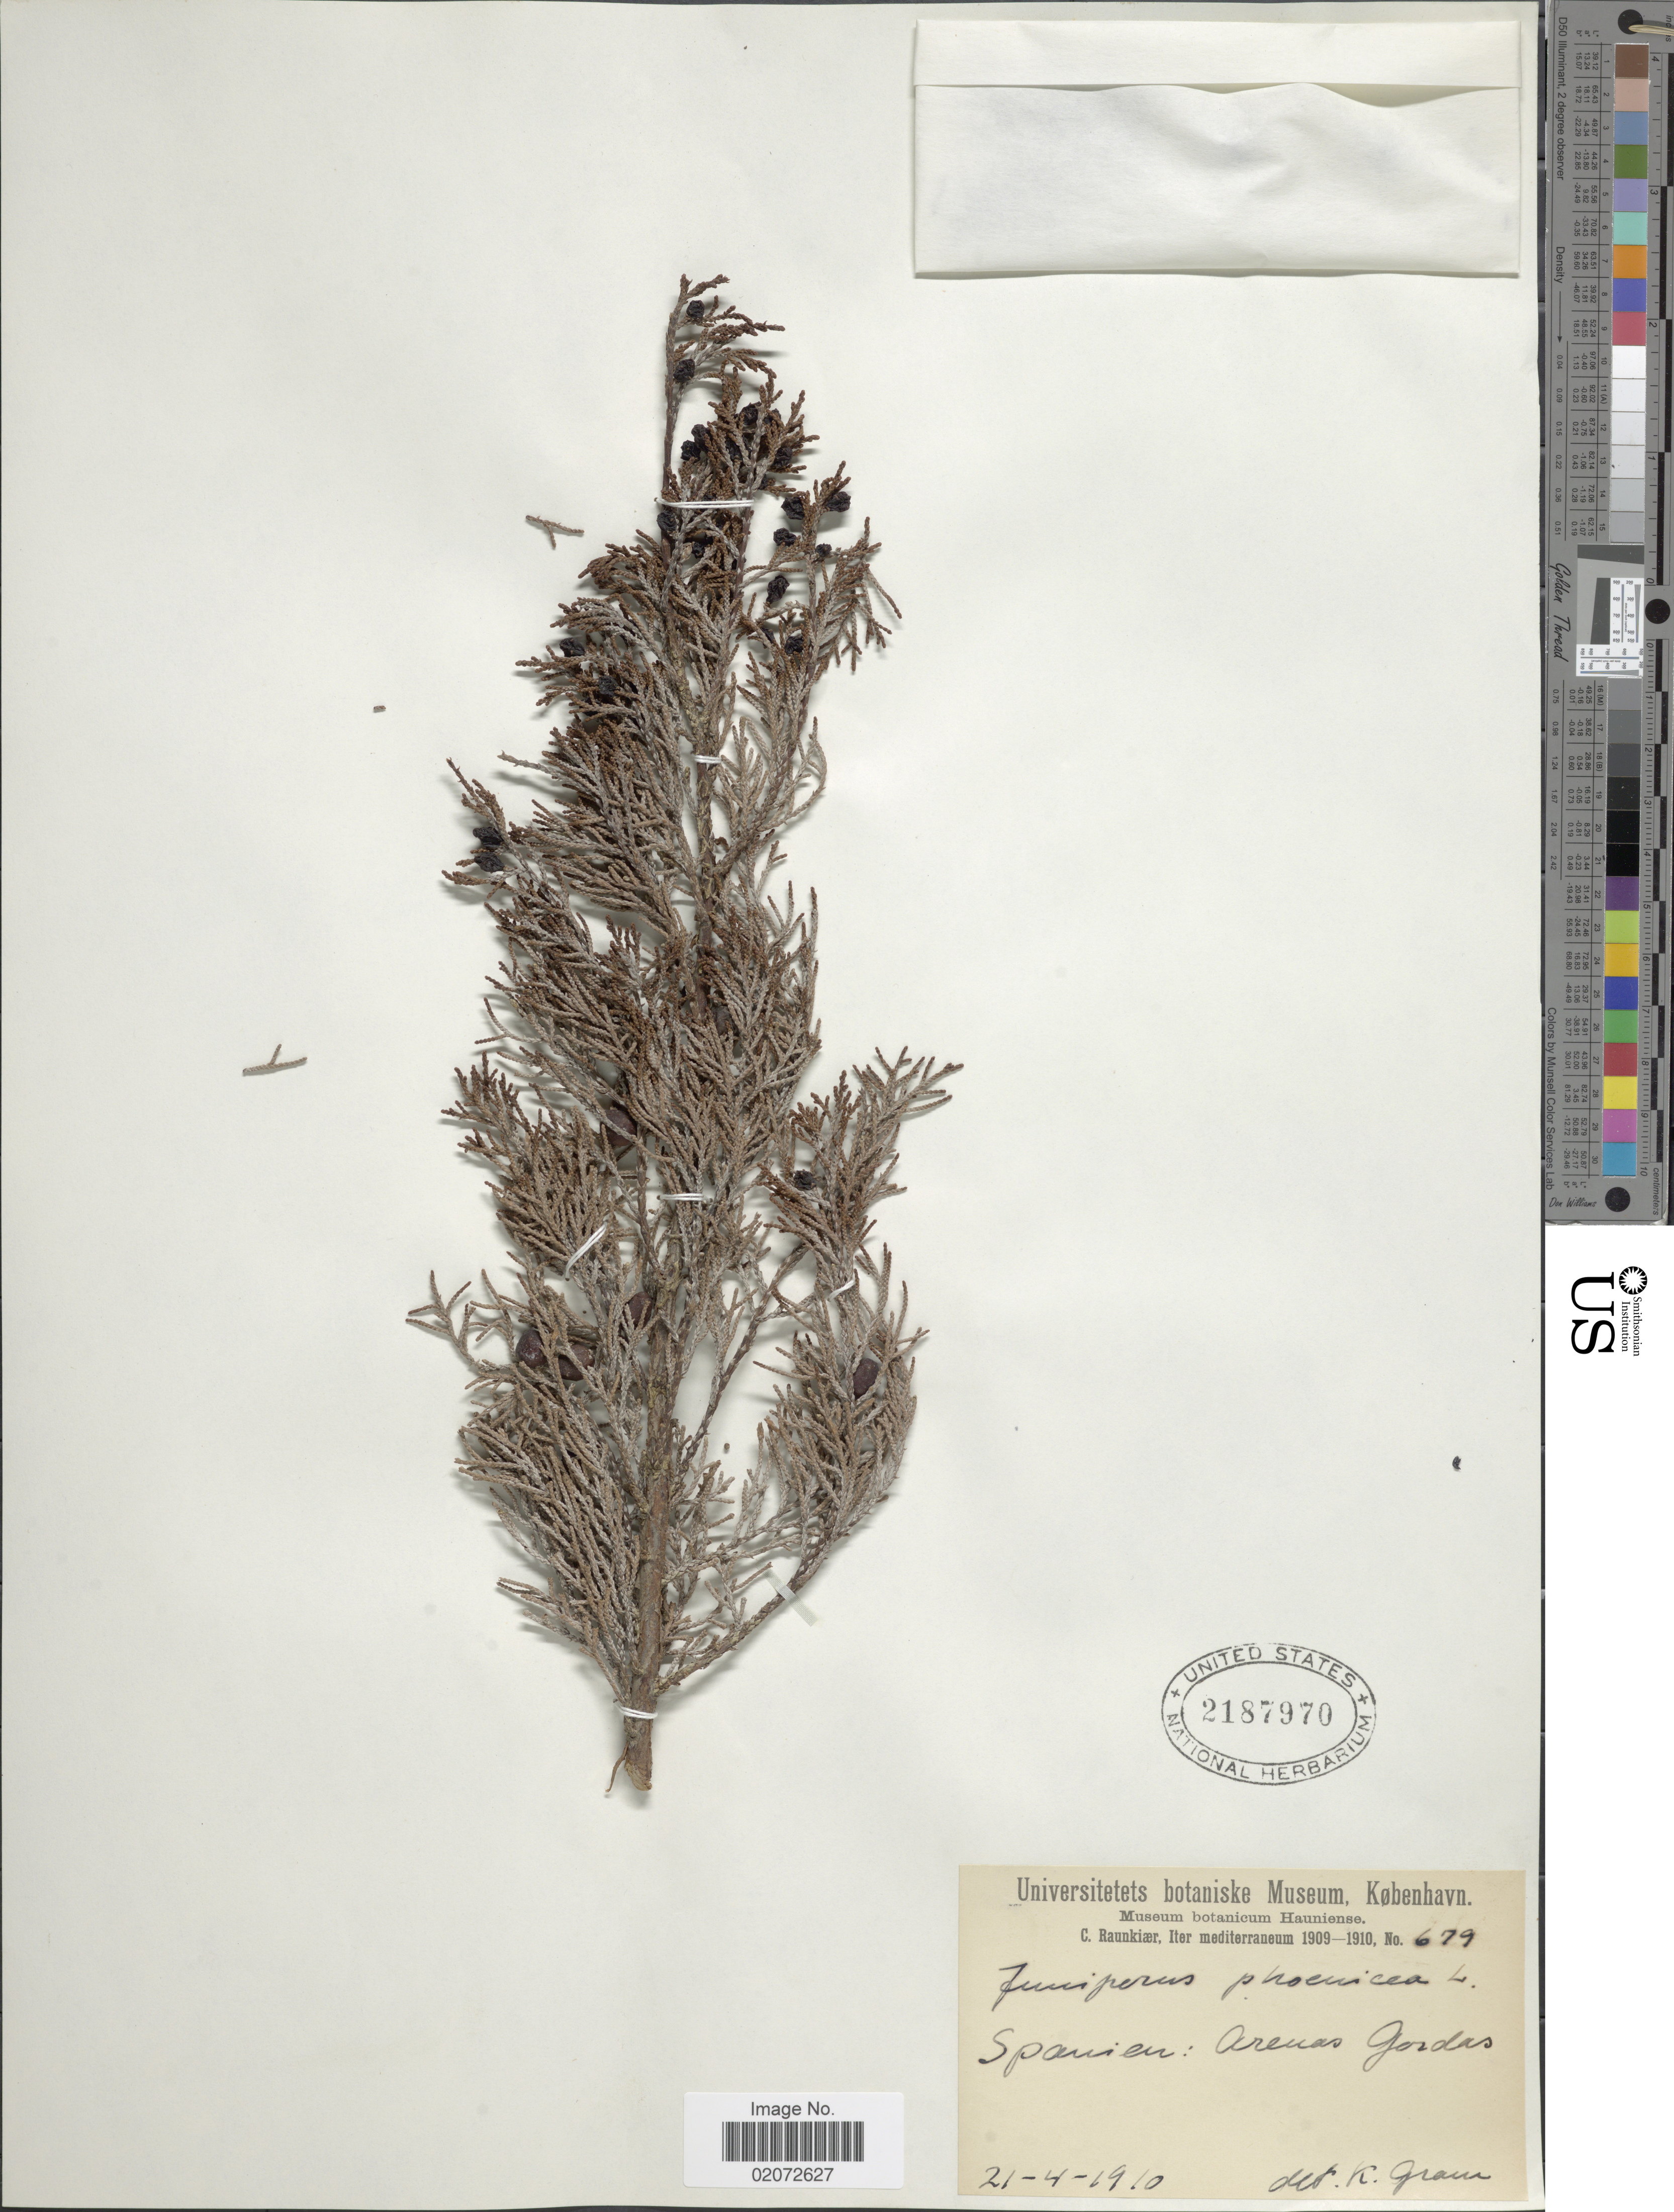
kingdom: Plantae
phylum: Tracheophyta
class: Pinopsida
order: Pinales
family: Cupressaceae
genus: Juniperus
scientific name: Juniperus phoenicea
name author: L.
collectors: C. Raunkiær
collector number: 679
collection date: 1910-04-21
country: Spain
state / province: Andalucia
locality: Spanien: Arenas Gordas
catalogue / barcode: US 2187970